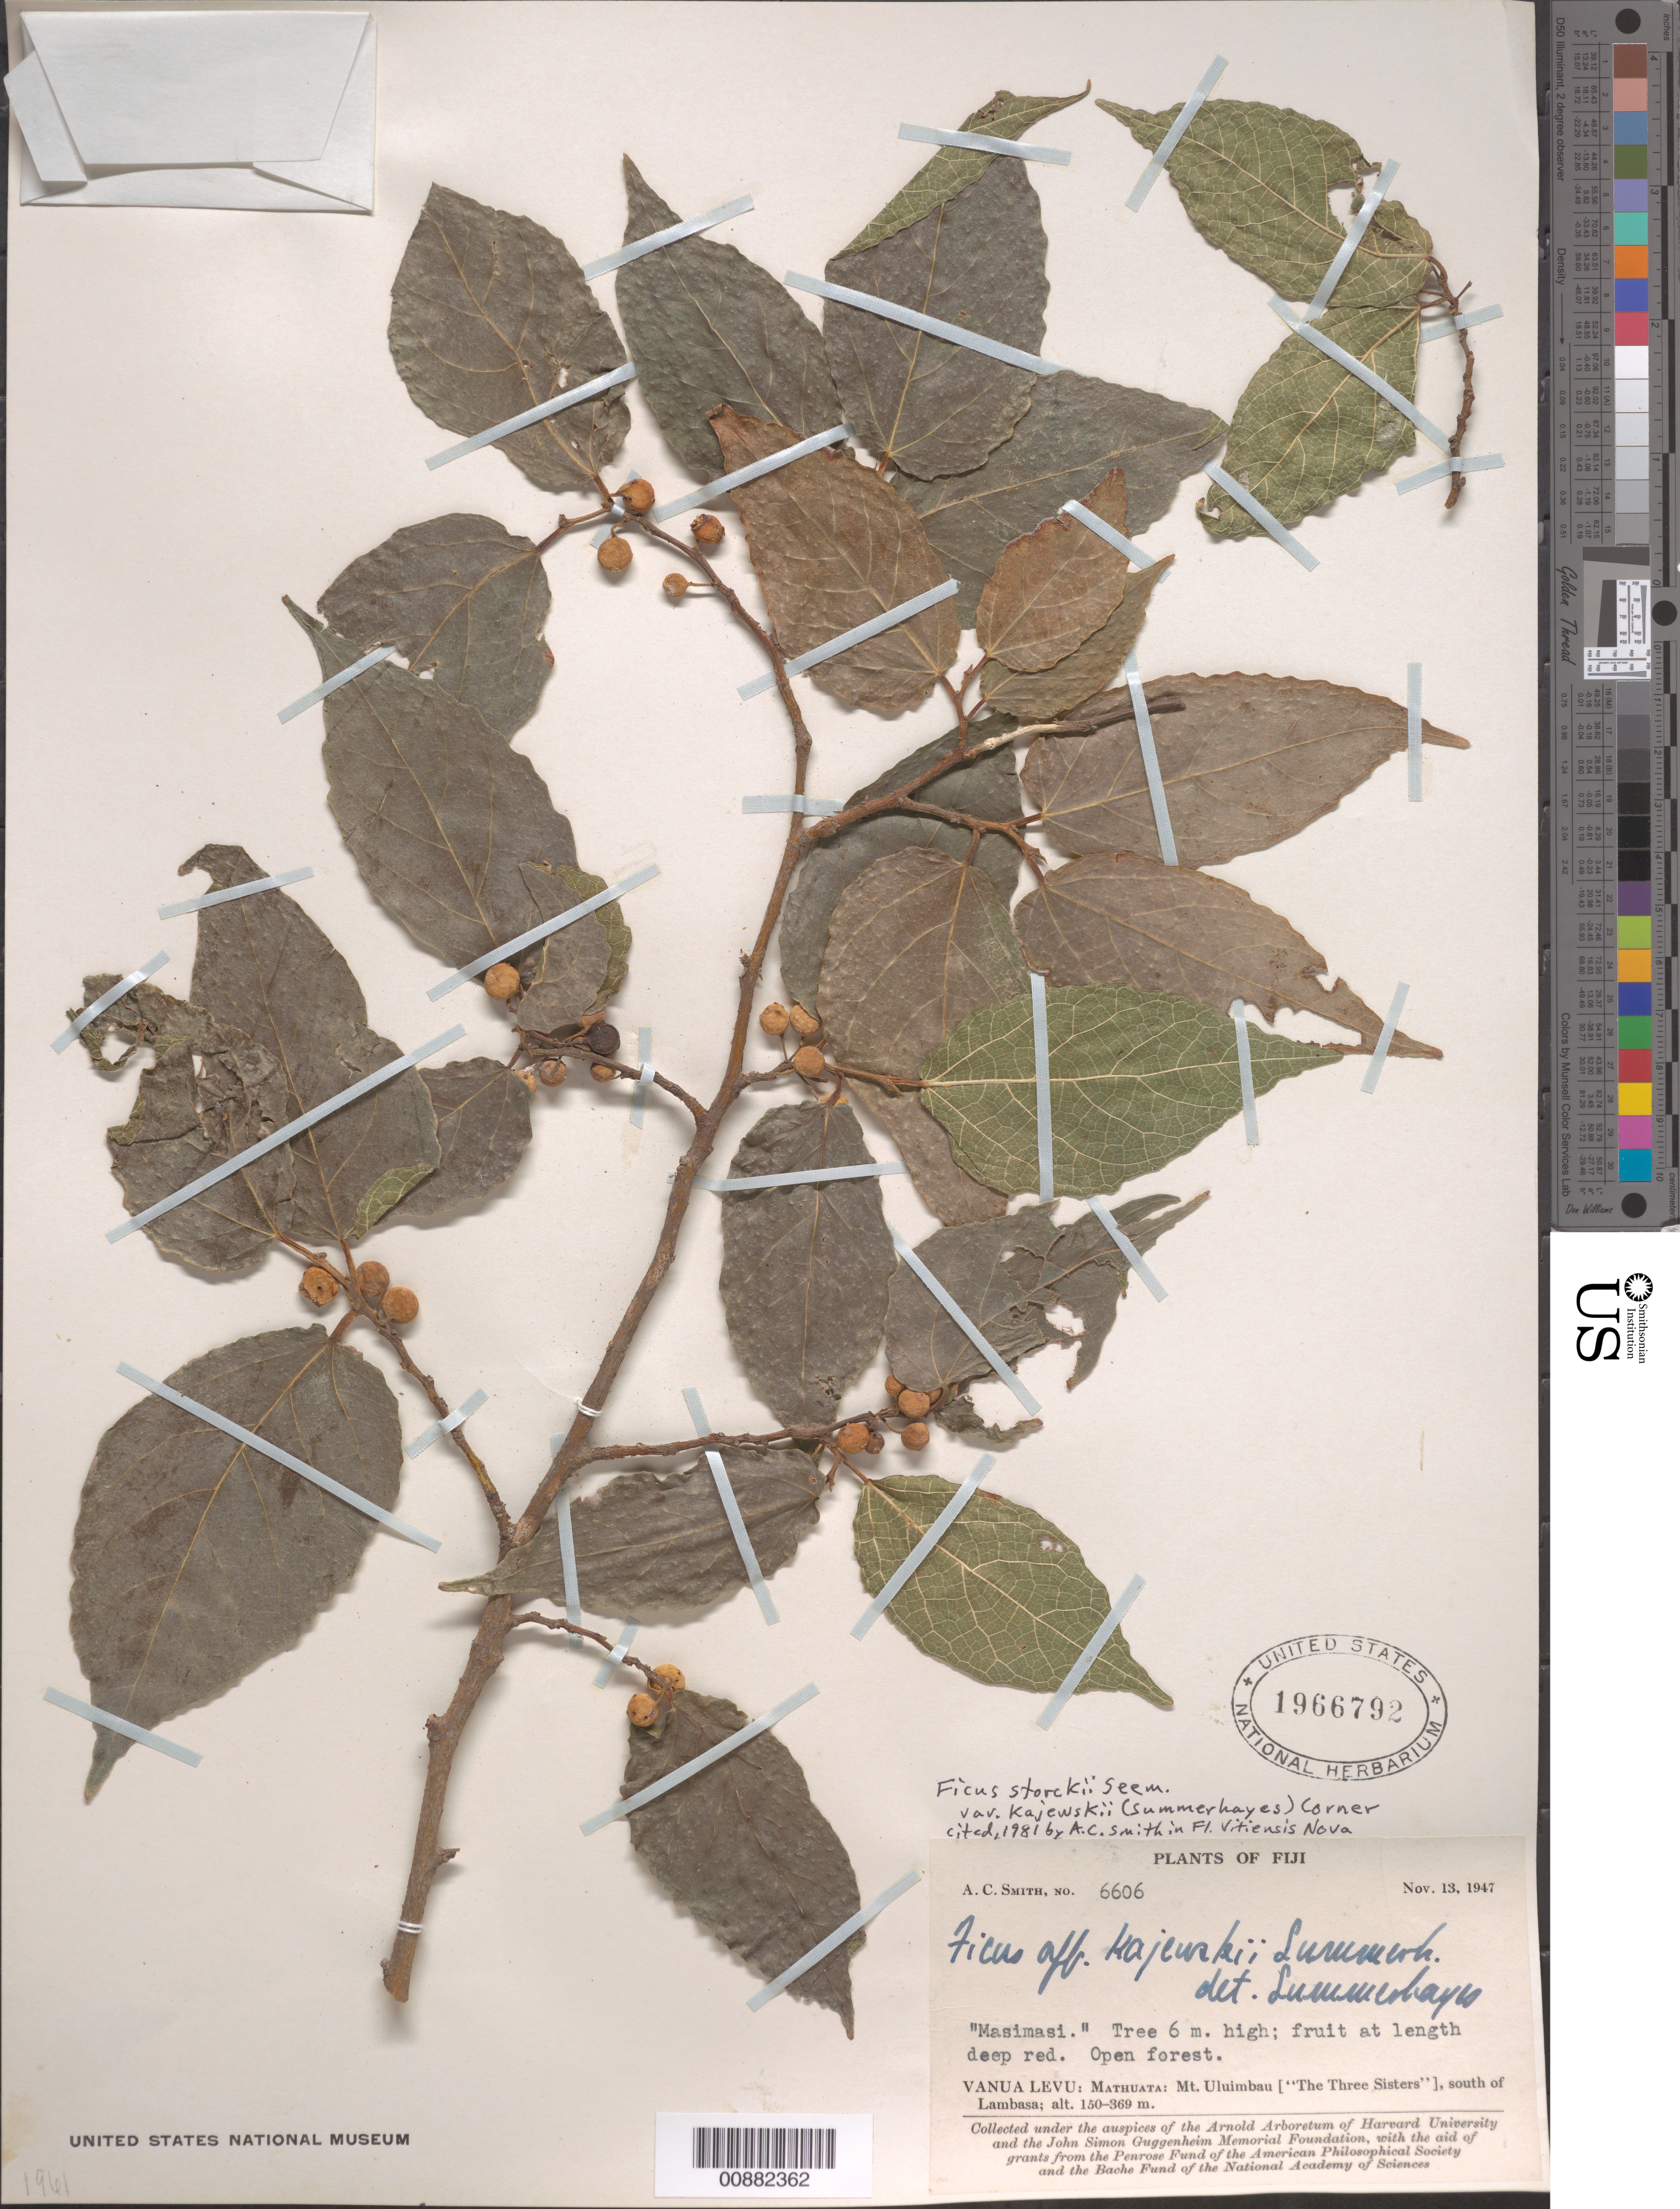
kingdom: Plantae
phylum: Tracheophyta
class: Magnoliopsida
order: Rosales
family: Moraceae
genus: Ficus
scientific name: Ficus storckii var. kajewskii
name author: Seem.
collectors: C. A. Smith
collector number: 6606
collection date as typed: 13 Nov 1947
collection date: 1947-11-13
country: Fiji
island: Macuata-i-wai [Mathuata-i-wai]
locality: Mathuata: Mt. Uluimbau ["The Three Sisters"], south of Lambasa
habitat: Open forest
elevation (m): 150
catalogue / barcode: US 1966792